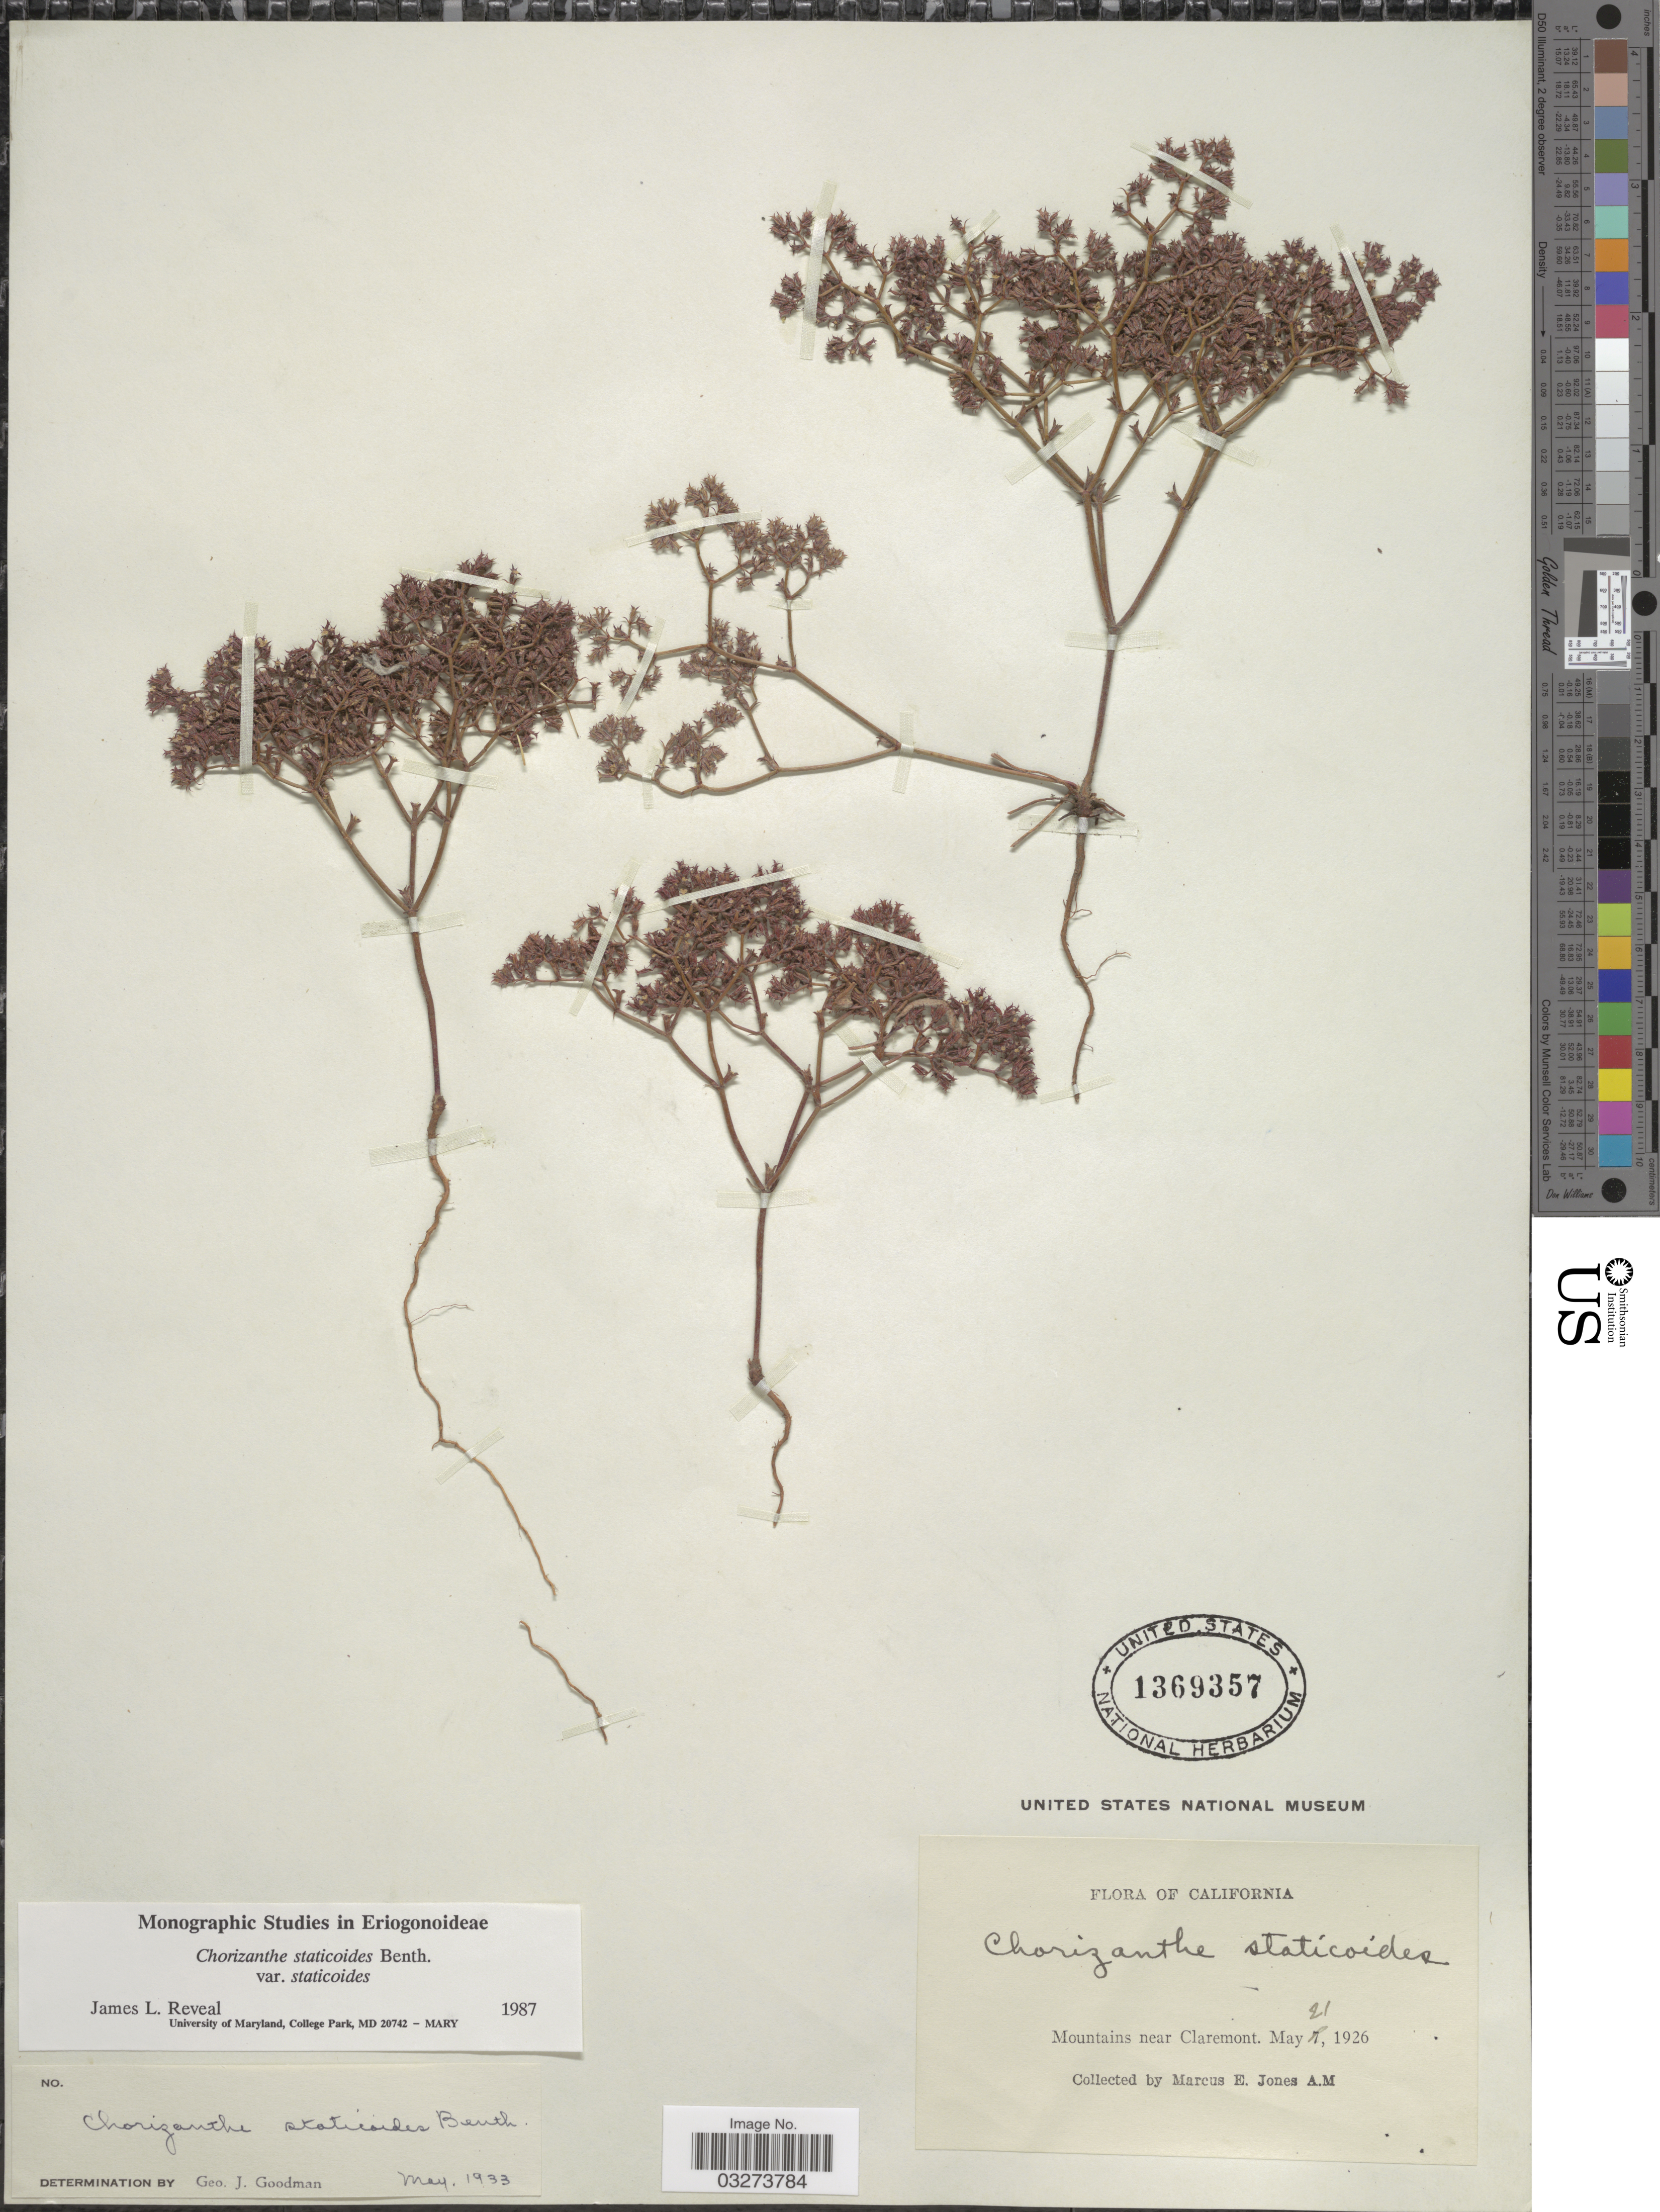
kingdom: Plantae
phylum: Tracheophyta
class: Magnoliopsida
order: Caryophyllales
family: Polygonaceae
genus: Chorizanthe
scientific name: Chorizanthe staticoides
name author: Benth.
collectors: M. E. Jones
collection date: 1926-05-21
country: United States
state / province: California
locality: Mountains near Claremont.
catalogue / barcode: US 1369357